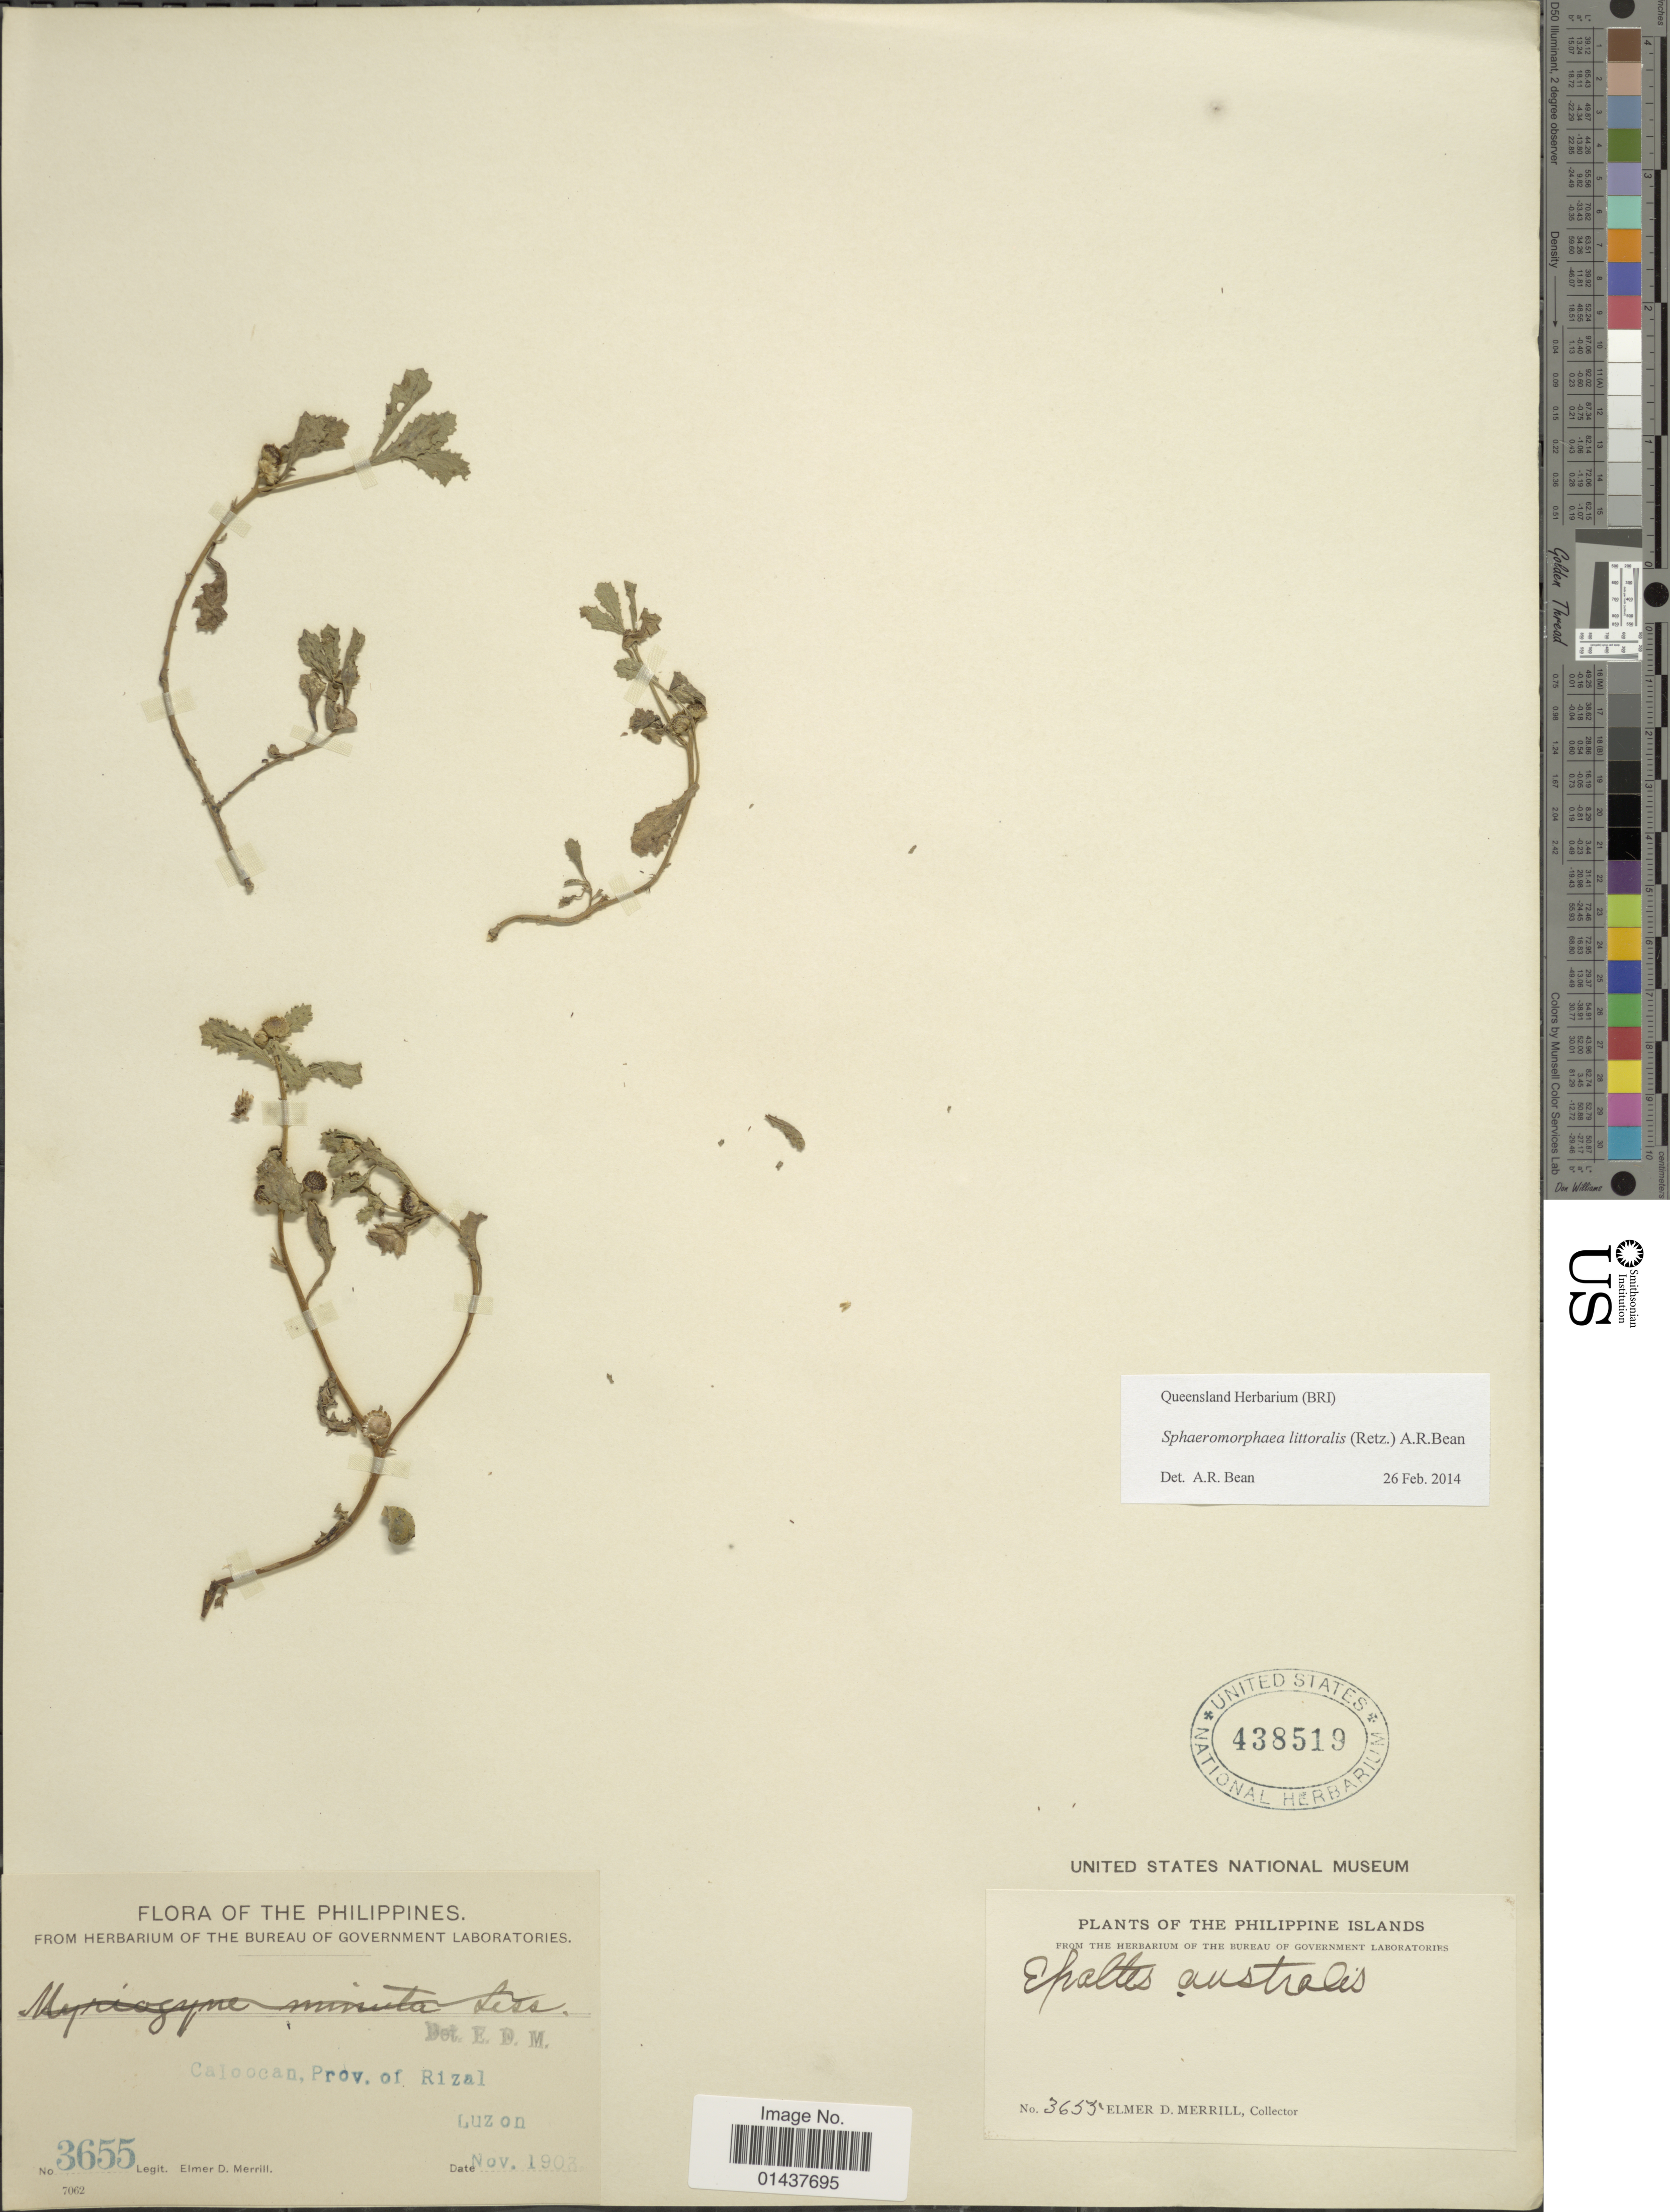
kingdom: Plantae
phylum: Tracheophyta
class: Magnoliopsida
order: Asterales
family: Asteraceae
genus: Sphaeromorphaea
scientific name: Sphaeromorphaea littoralis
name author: (Retz.) A.R. Bean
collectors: E. D. Merrill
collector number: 3655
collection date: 1903-11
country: Philippines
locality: Caloocan, Prov. of Rizal, Luzon, The Philippine Islands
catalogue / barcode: US 438519